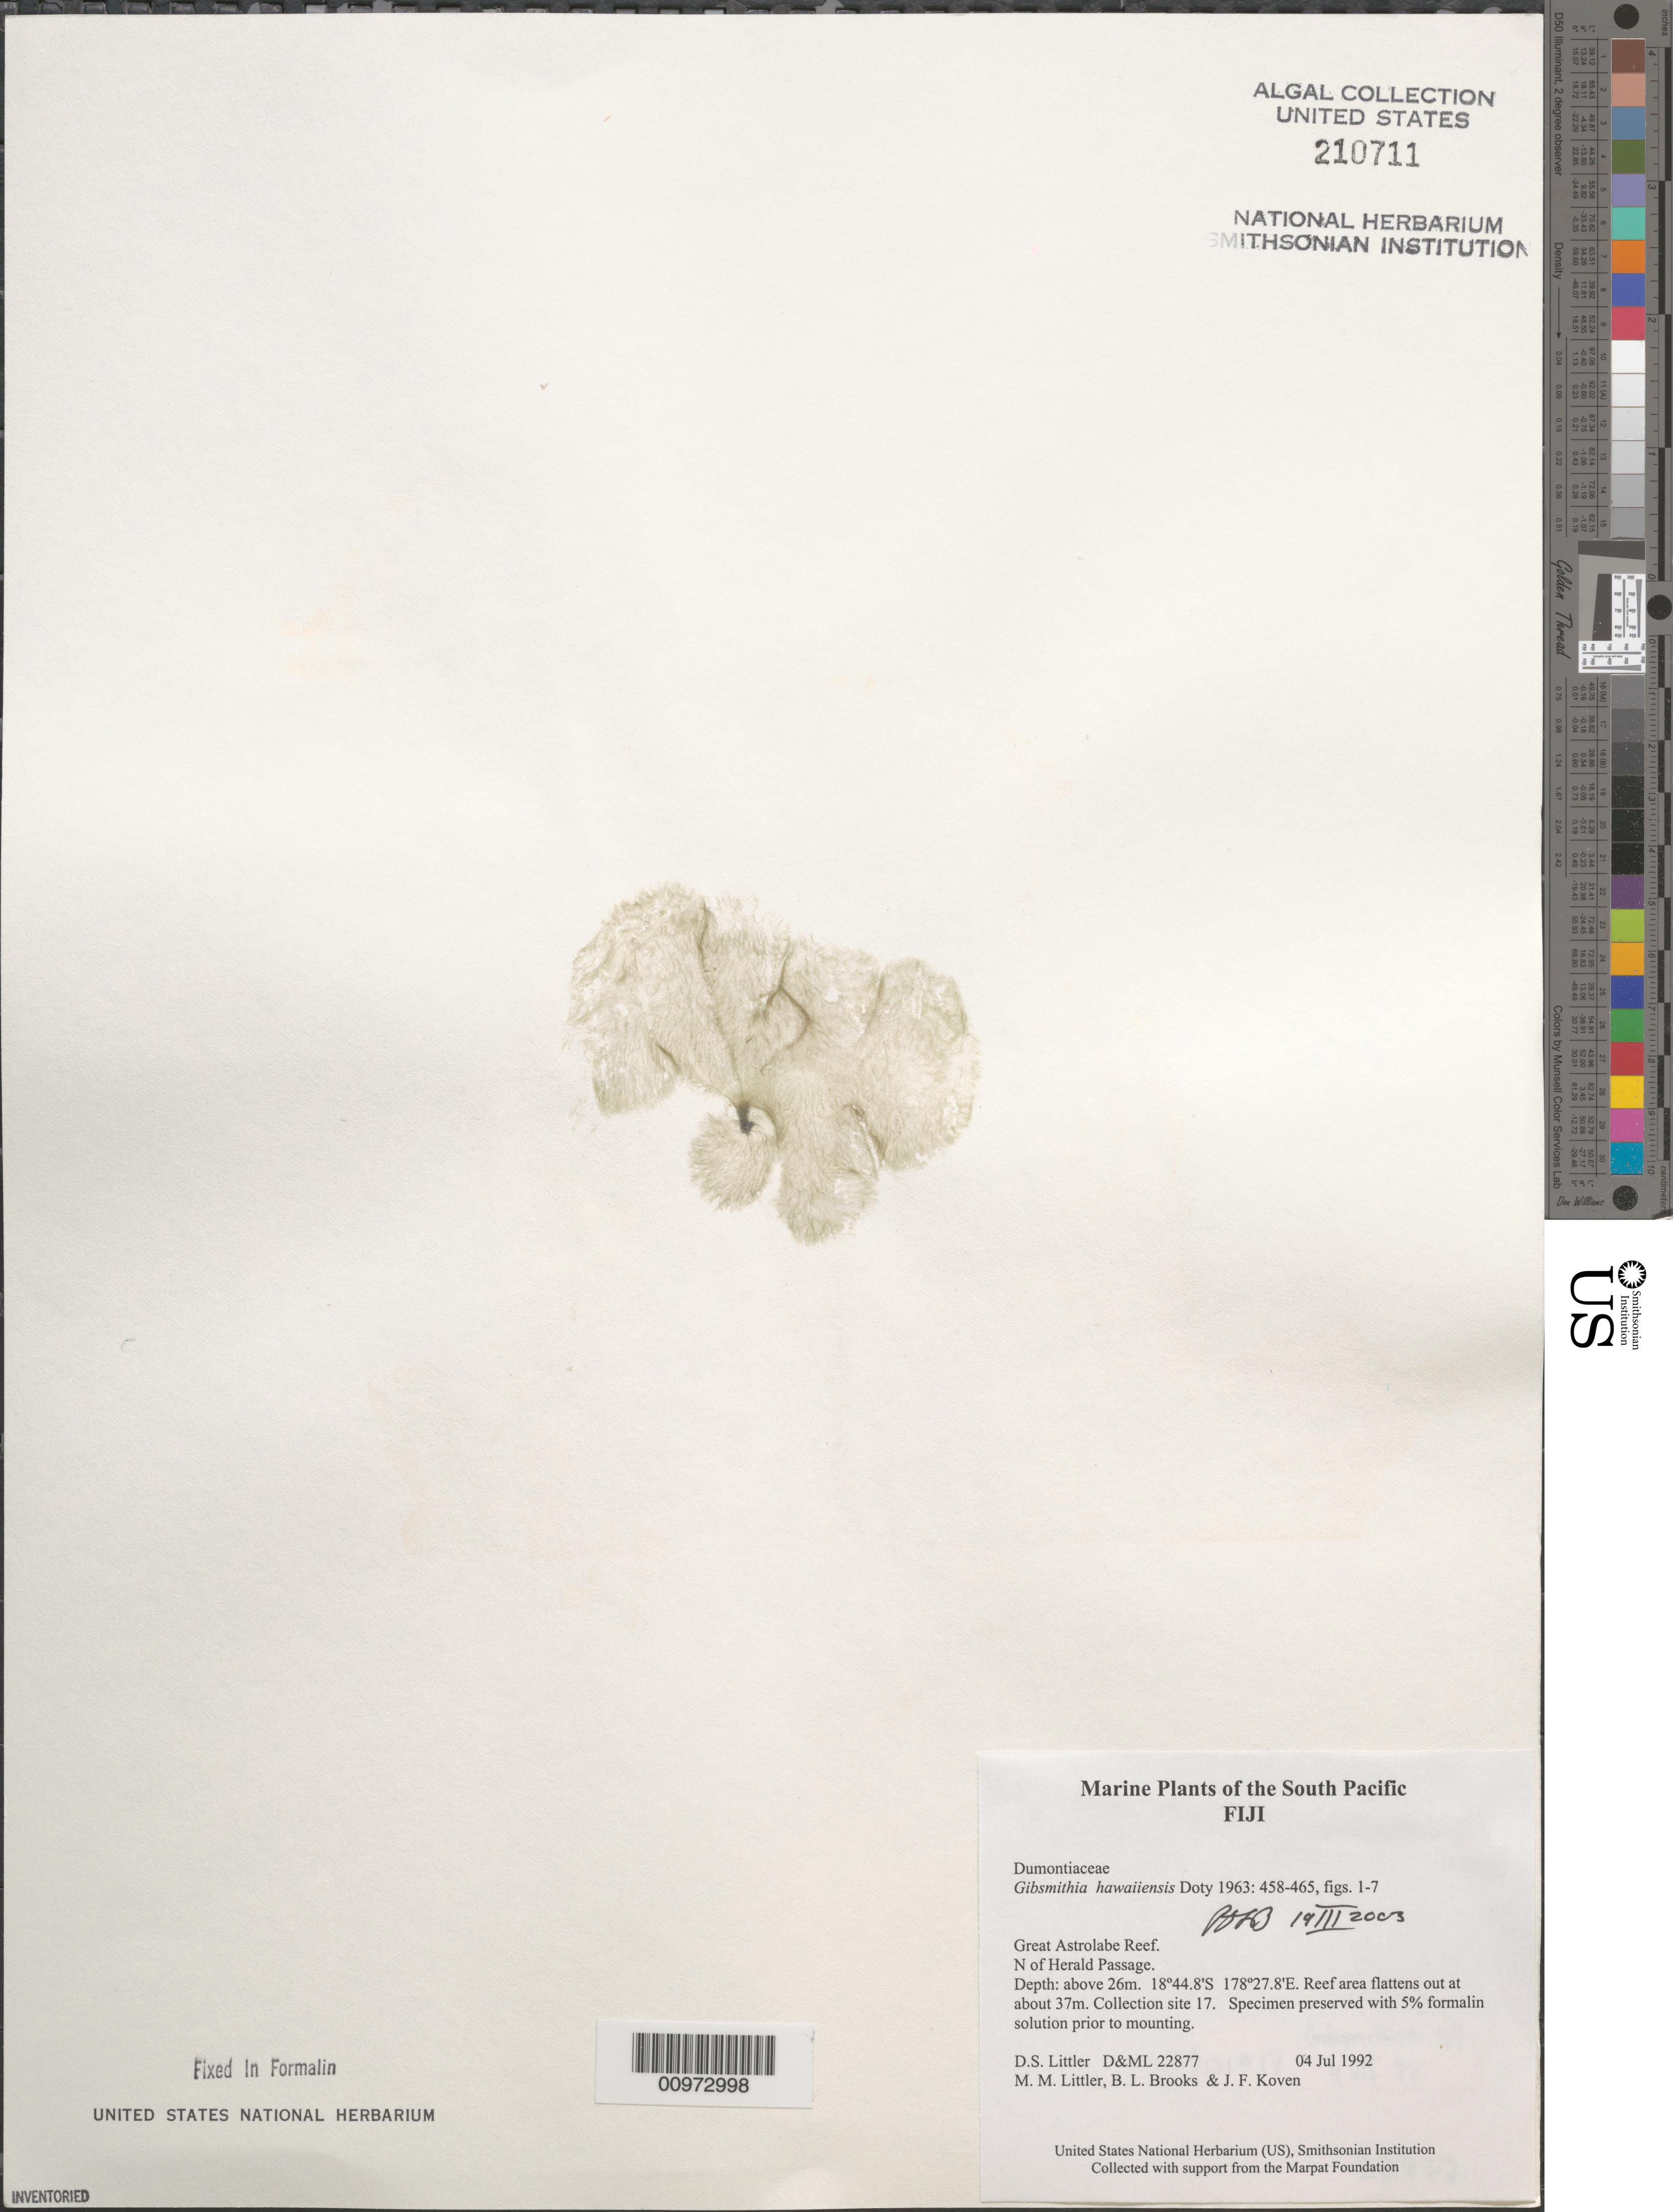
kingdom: Plantae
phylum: Rhodophyta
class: Florideophyceae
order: Gigartinales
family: Dumontiaceae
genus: Gibsmithia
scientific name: Gibsmithia hawaiiensis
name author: Doty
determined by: Brooks, B. L., (BOT), Smithsonian Institution - National Museum of Natural History (UNITED STATES)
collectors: D. S. Littler, M. M. Littler, B. Brooks & J. Koven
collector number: D&ML 22877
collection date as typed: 04 Jul 1992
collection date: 1992-07-04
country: Fiji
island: Great Astrolabe Reef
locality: Great Astrolabe Reef, north of Herald Passage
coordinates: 18 44.8'S, 178 27.8'E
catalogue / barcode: US 210711